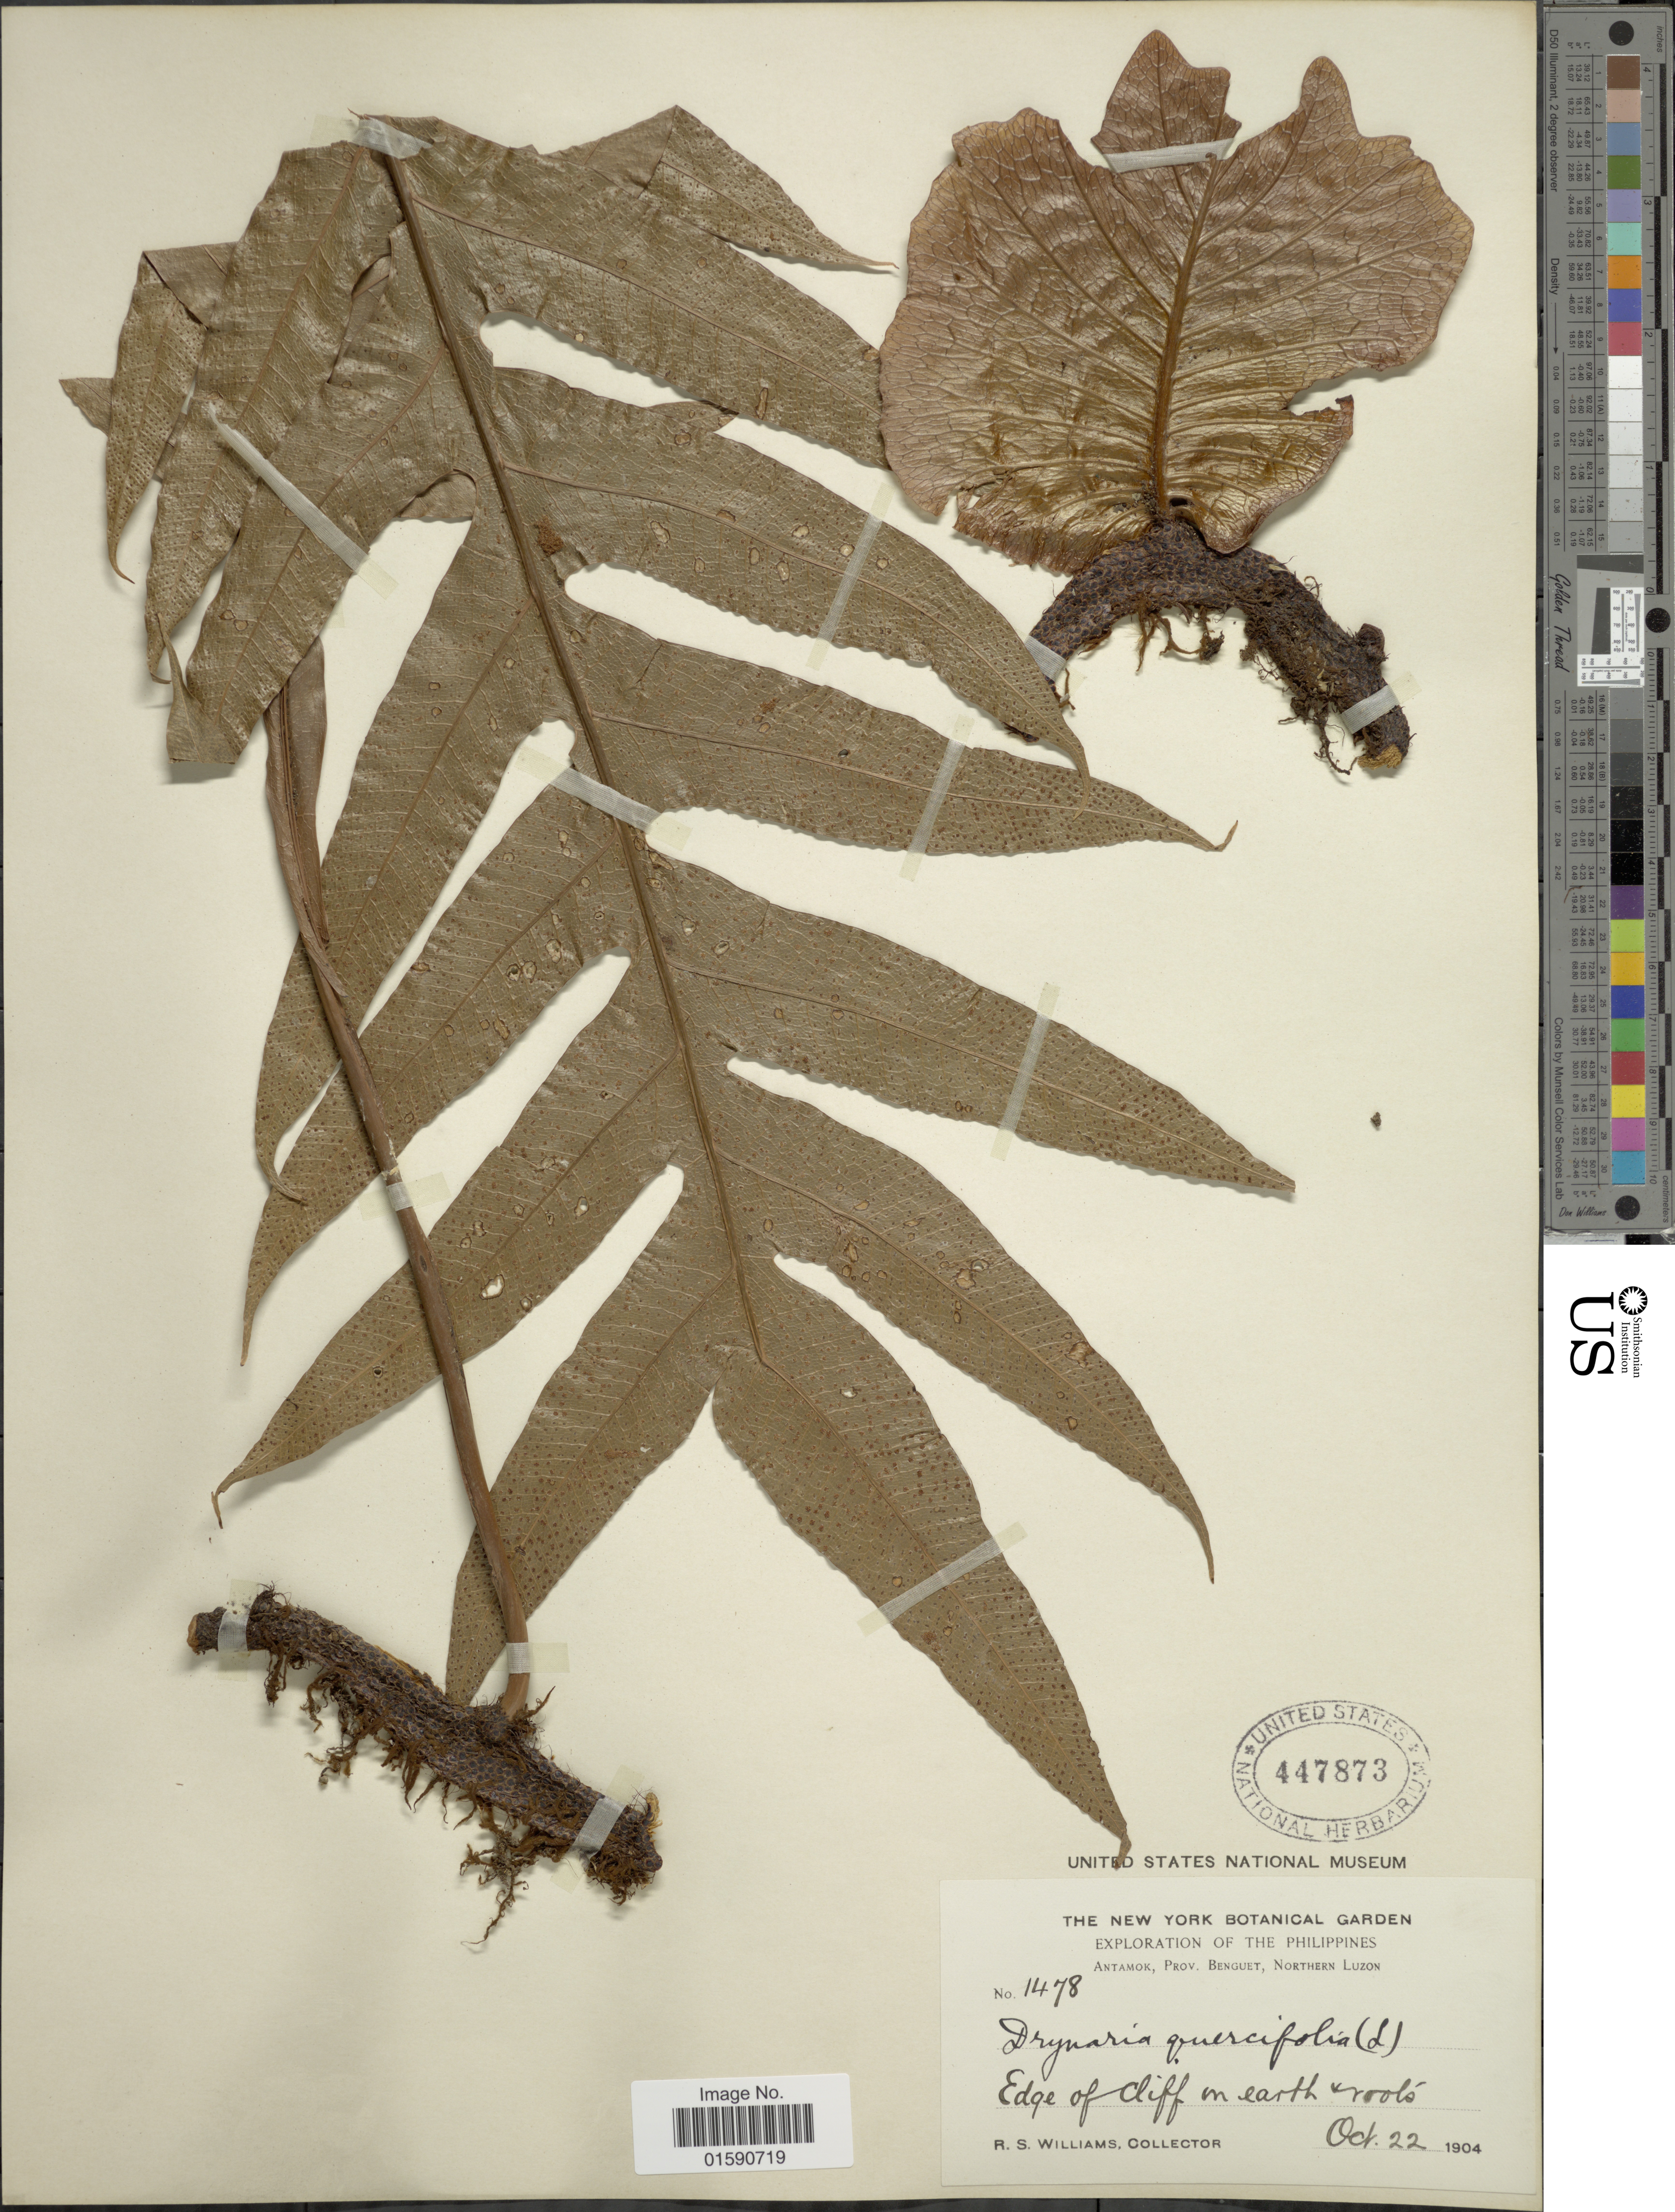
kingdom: Plantae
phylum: Tracheophyta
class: Polypodiopsida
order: Polypodiales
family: Polypodiaceae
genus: Drynaria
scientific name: Drynaria quercifolia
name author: (L.) J. Sm.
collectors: R. S. Williams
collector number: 1478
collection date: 1904-10-22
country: Philippines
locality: Antamok, Prov. benguet, Northern Luzon. Edge of Cliff on earth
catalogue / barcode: US 447873